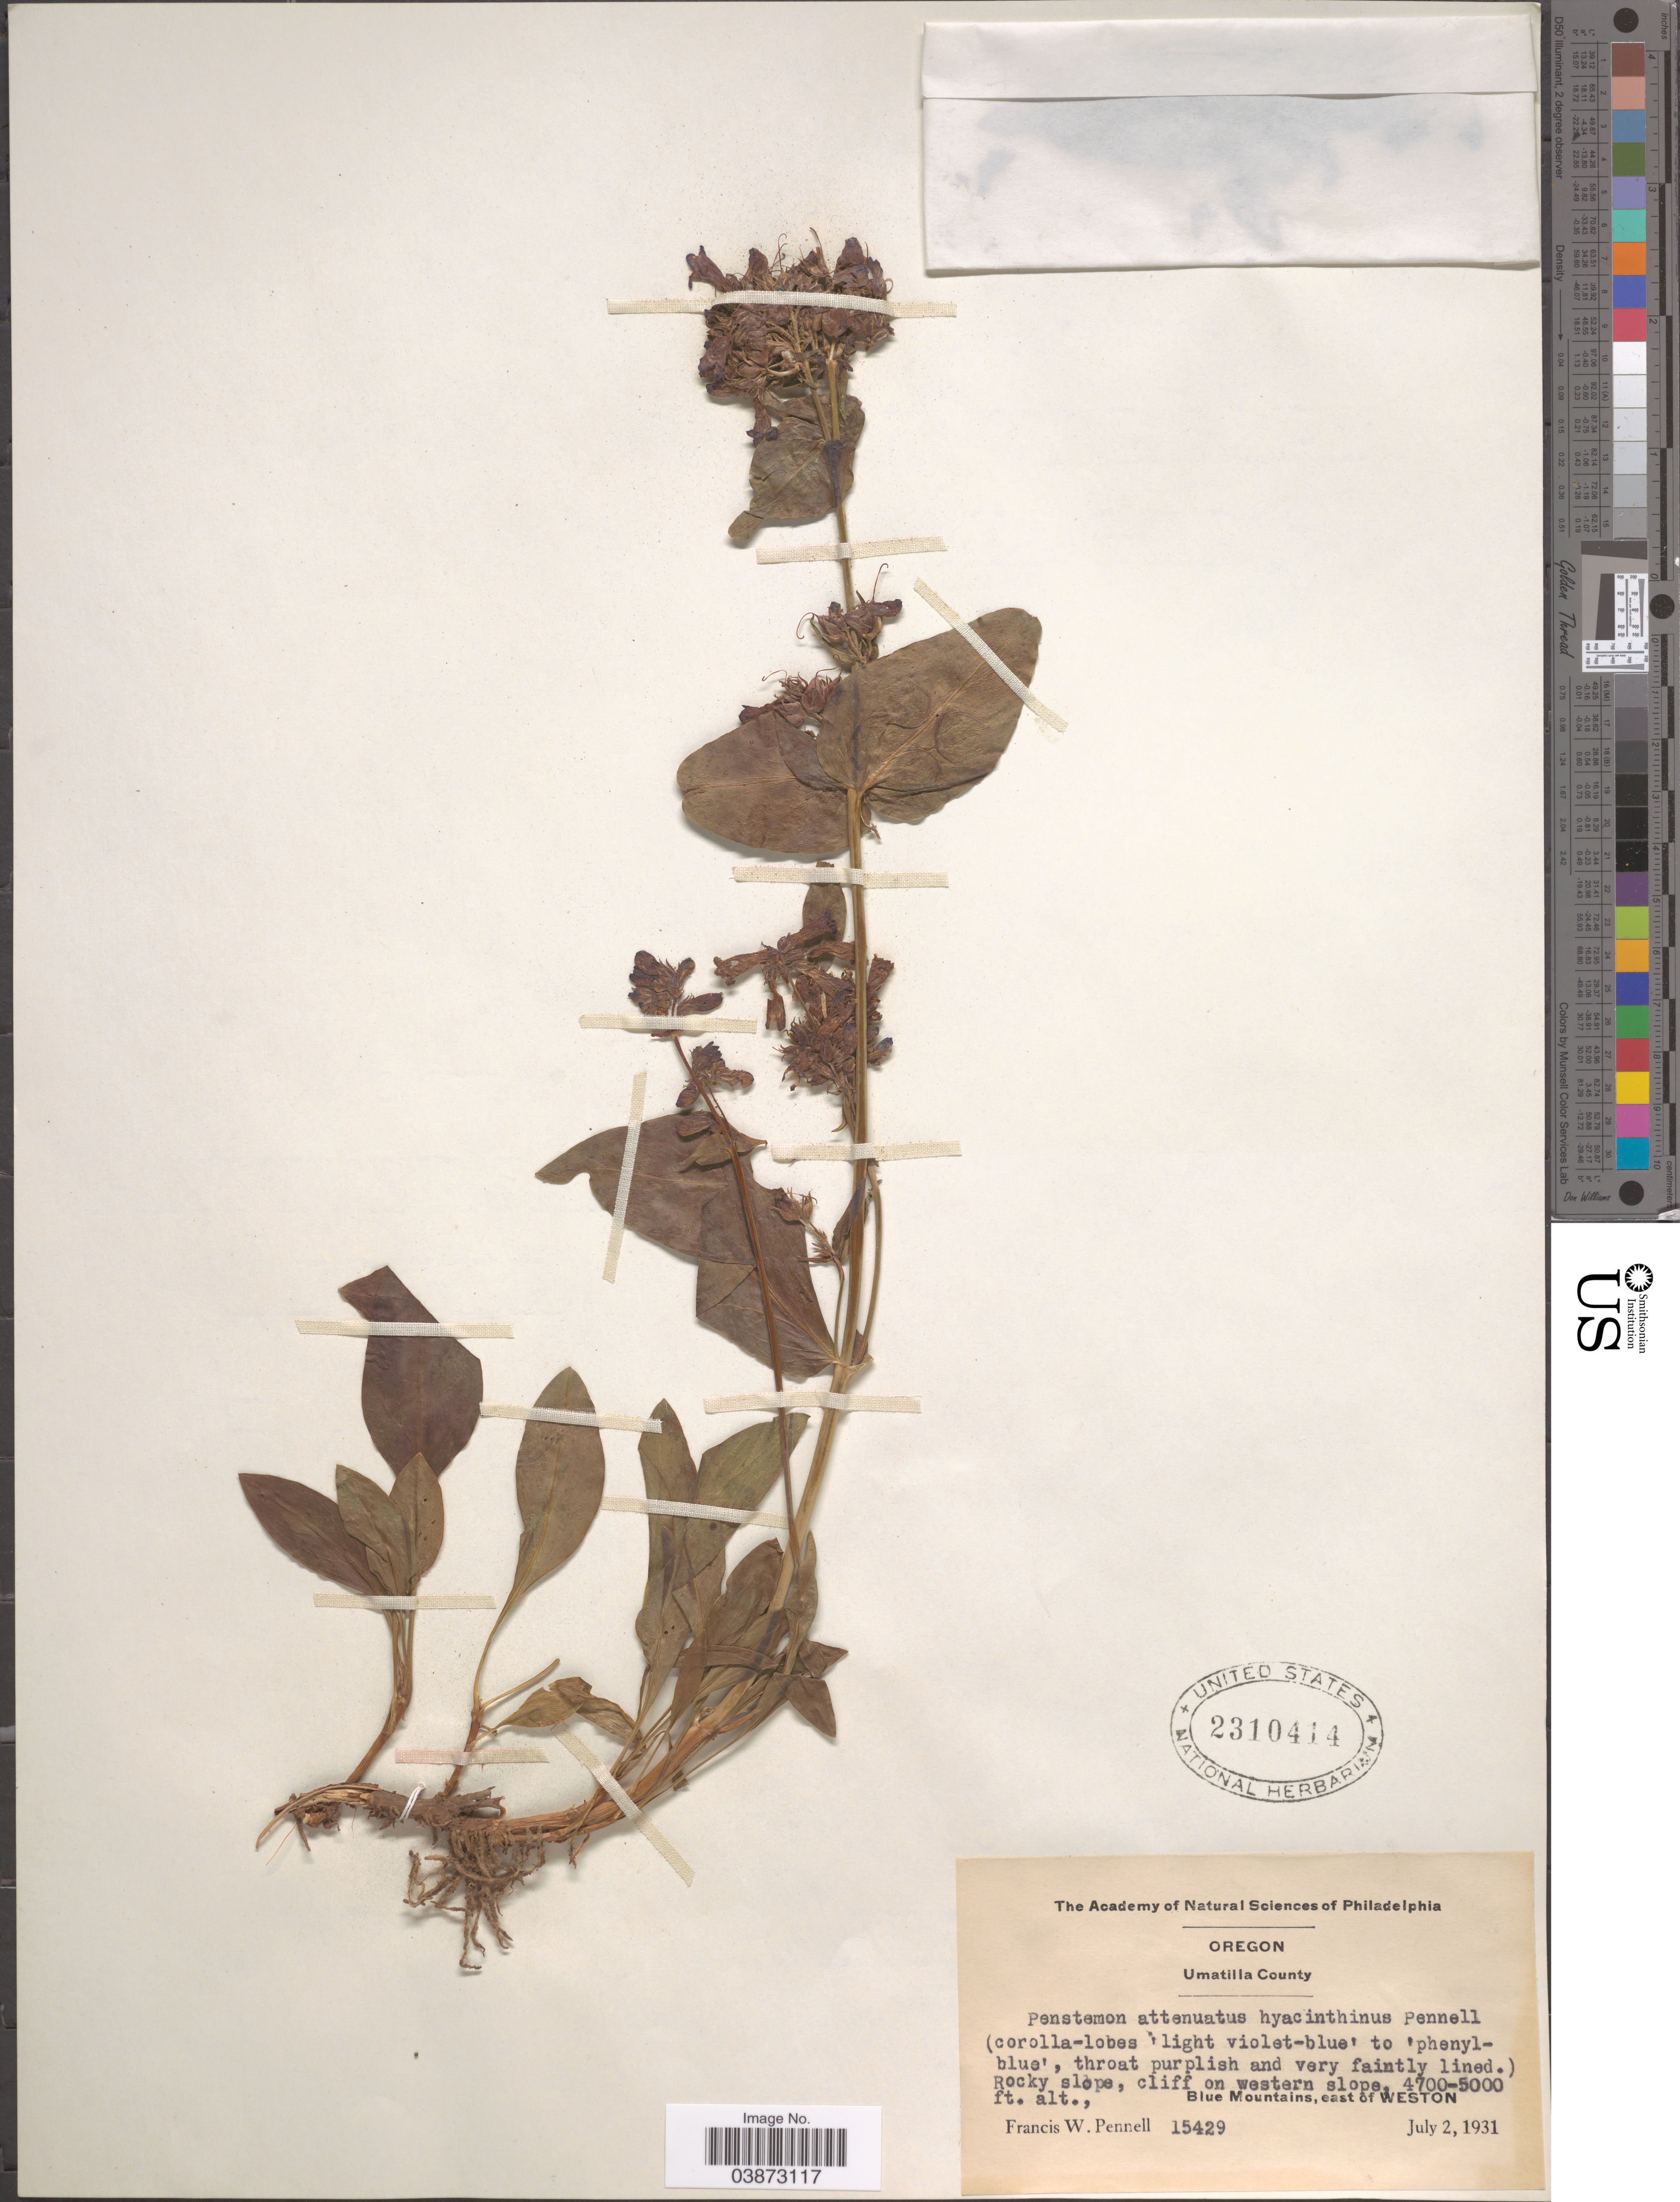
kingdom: Plantae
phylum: Tracheophyta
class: Magnoliopsida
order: Lamiales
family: Plantaginaceae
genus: Penstemon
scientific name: Penstemon attenuatus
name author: Douglas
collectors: F. W. Pennell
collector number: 15429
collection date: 1931-07-02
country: United States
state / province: Oregon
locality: Umatilla County. Rocky slope, cliff on western slope. Blue Mountain, east of Weston.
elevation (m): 1433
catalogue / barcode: US 2310414